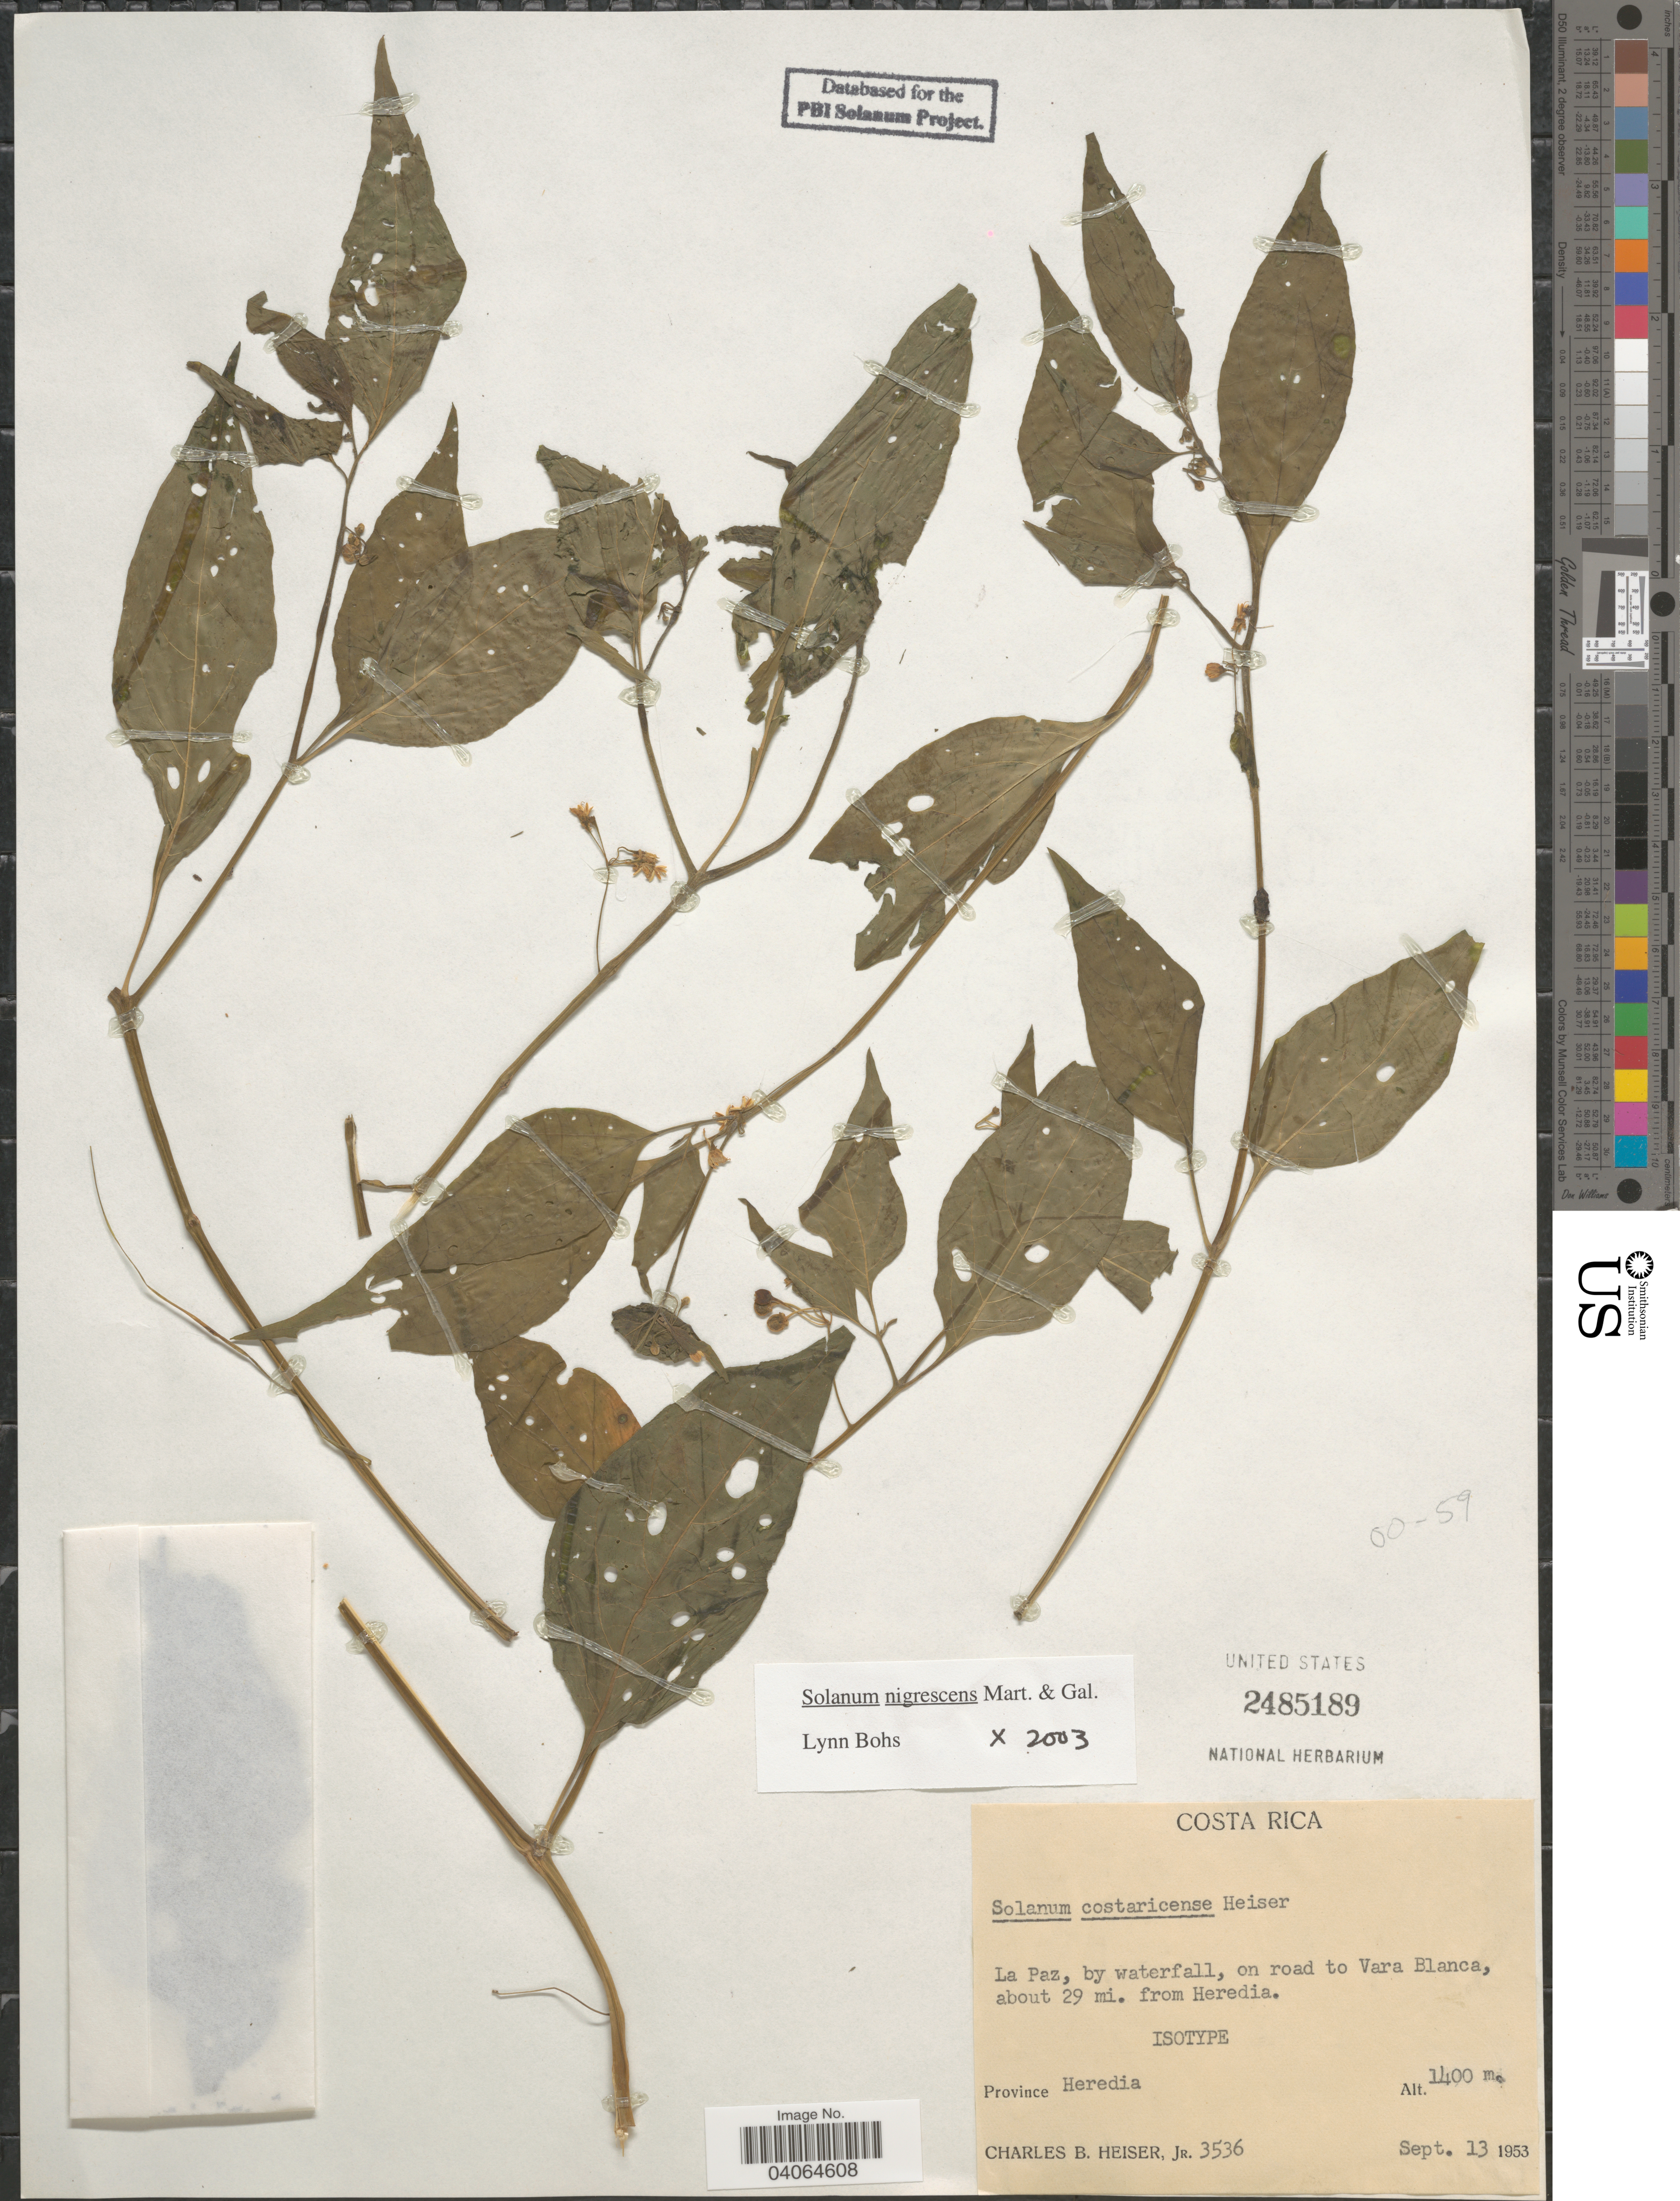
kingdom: Plantae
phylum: Tracheophyta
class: Magnoliopsida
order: Solanales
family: Solanaceae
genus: Solanum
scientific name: Solanum costaricense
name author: Heiser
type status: Isotype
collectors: C. B. Heiser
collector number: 3536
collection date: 1953-09-13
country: Costa Rica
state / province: Heredia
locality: La Paz, by waterfall, on road to Vara Blanca, about 29 mi. from Heredia.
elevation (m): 1400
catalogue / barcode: US 2485189